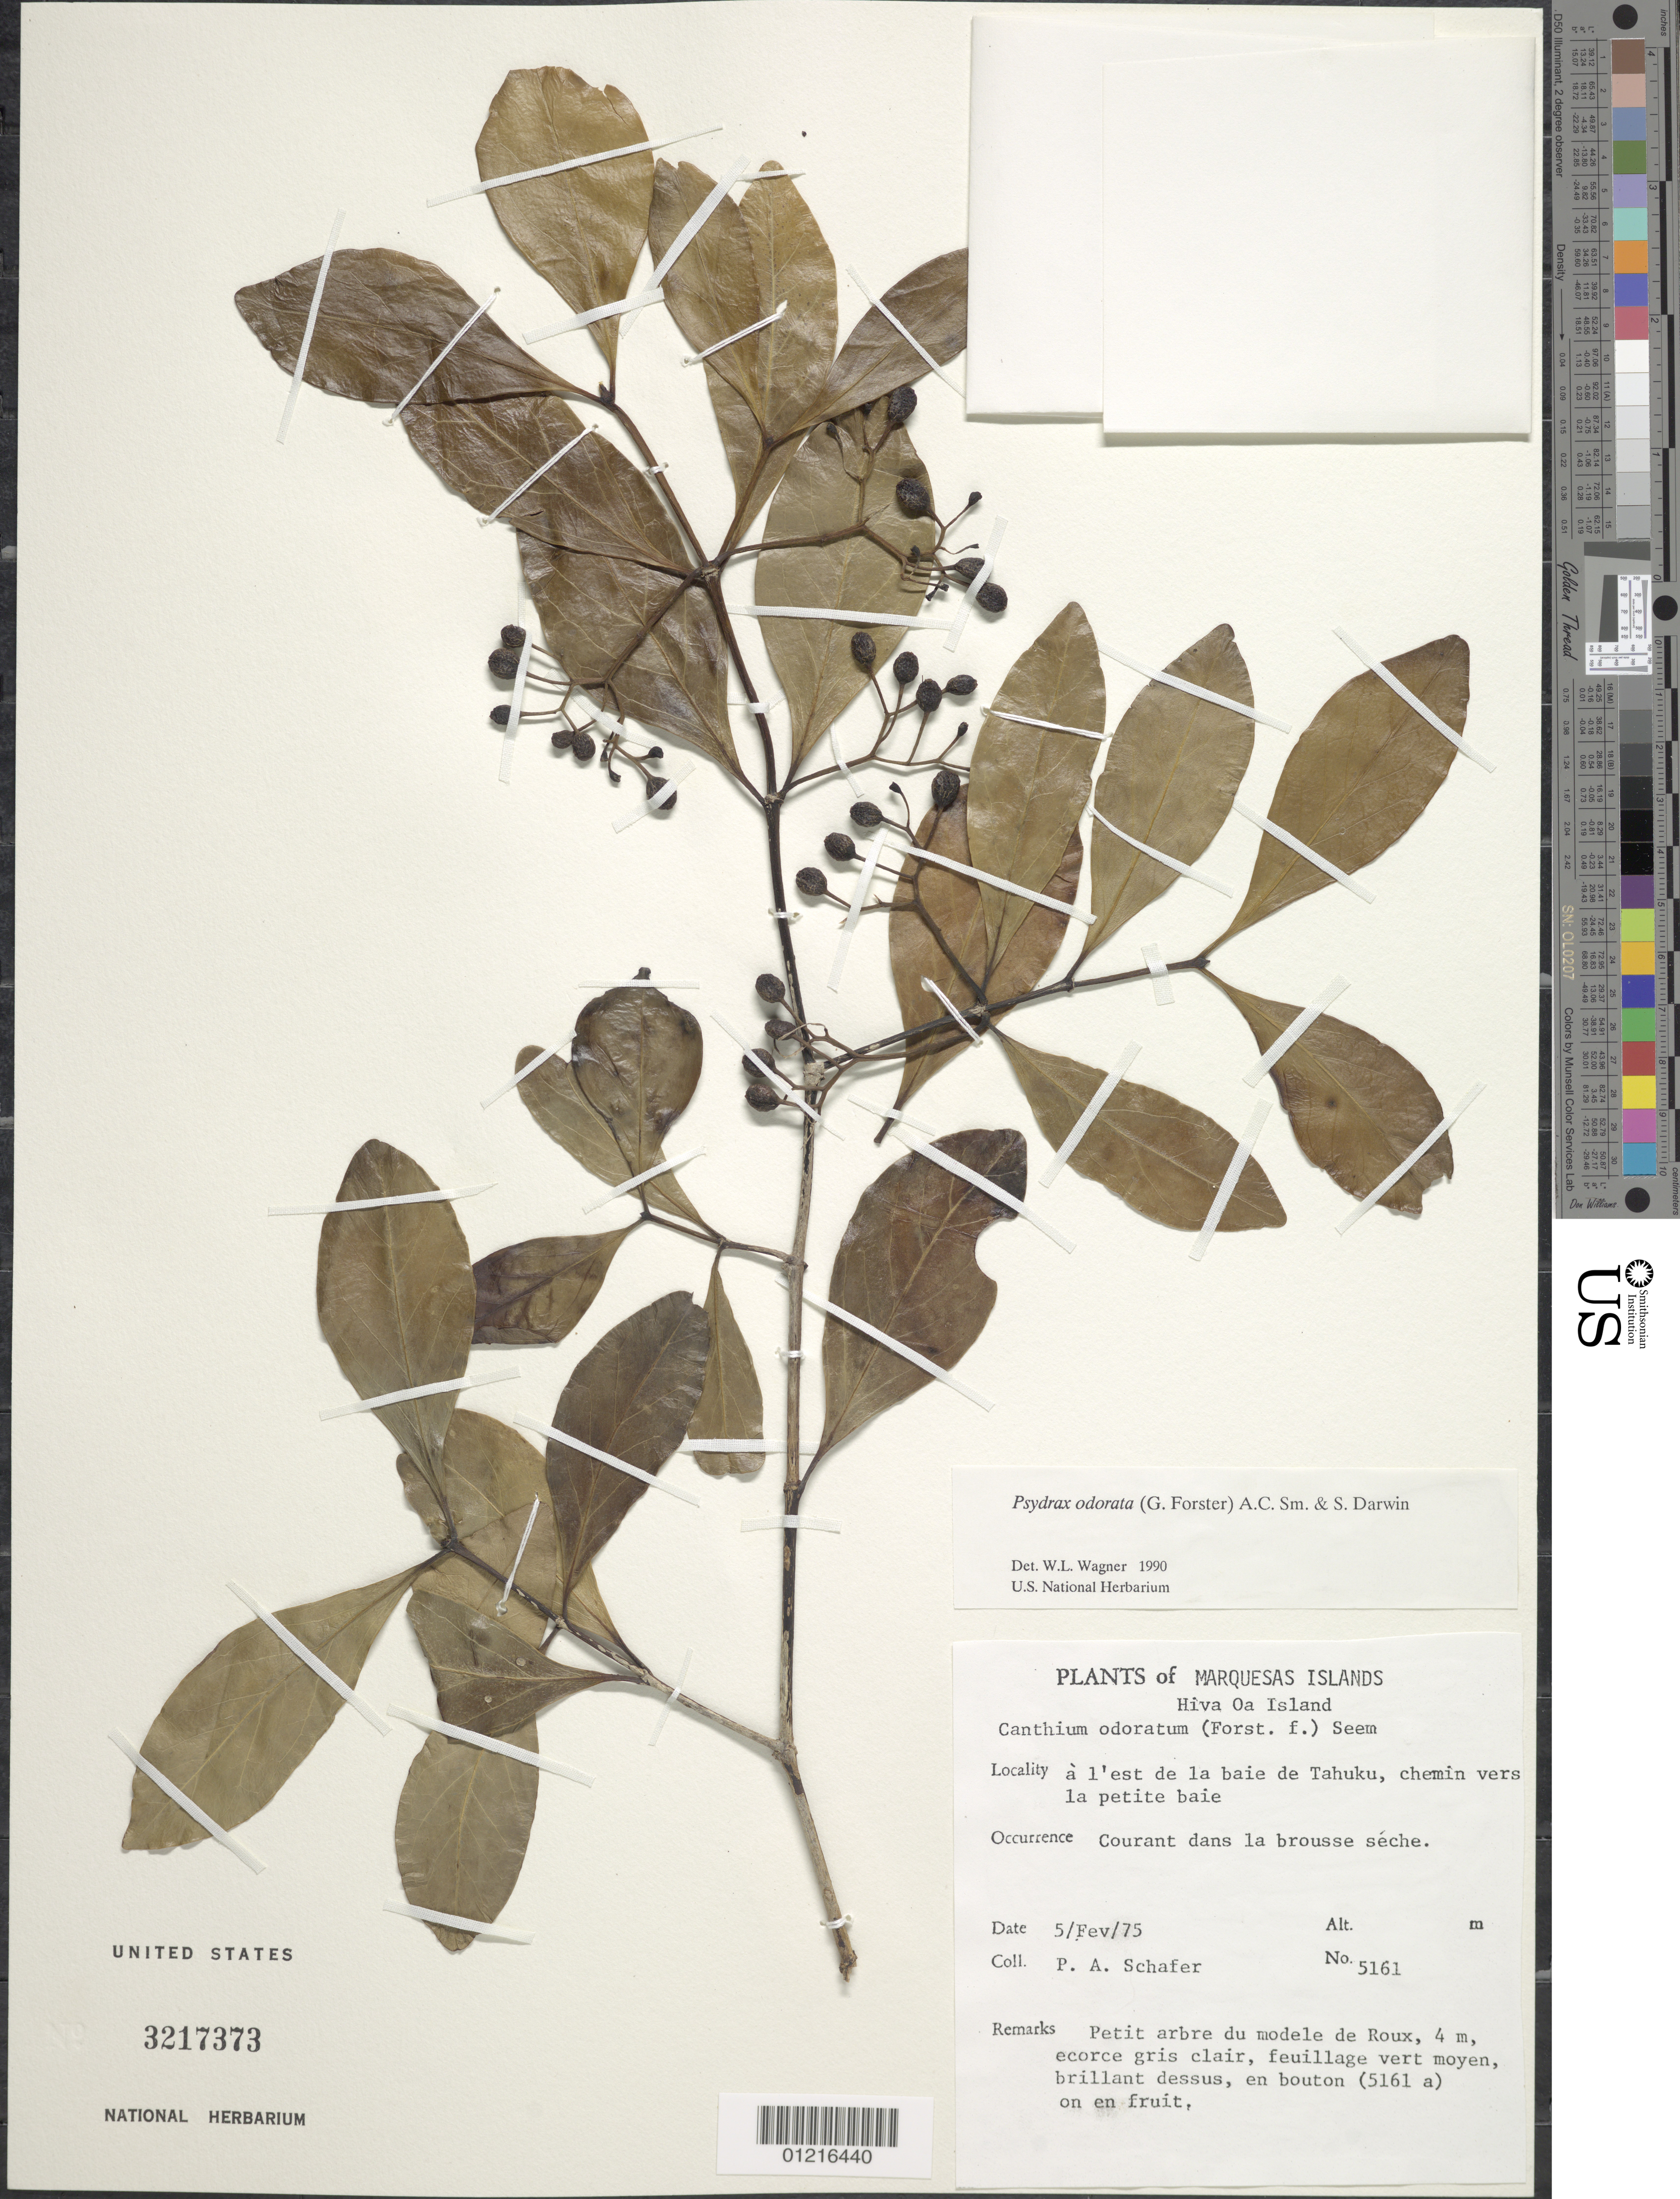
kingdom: Plantae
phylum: Tracheophyta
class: Magnoliopsida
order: Gentianales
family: Rubiaceae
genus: Psydrax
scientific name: Psydrax odorata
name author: (G. Forst.) A.C. Sm. & S.P. Darwin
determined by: Wagner, W. L., (BOT), Smithsonian Institution - National Museum of Natural History (UNITED STATES)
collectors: P. A. Schäfer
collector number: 5161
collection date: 1975-02-05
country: French Polynesia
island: Hiva Oa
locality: à l'est de la baie de Tahuku, chemin vers la petite baie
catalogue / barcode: US 3217373